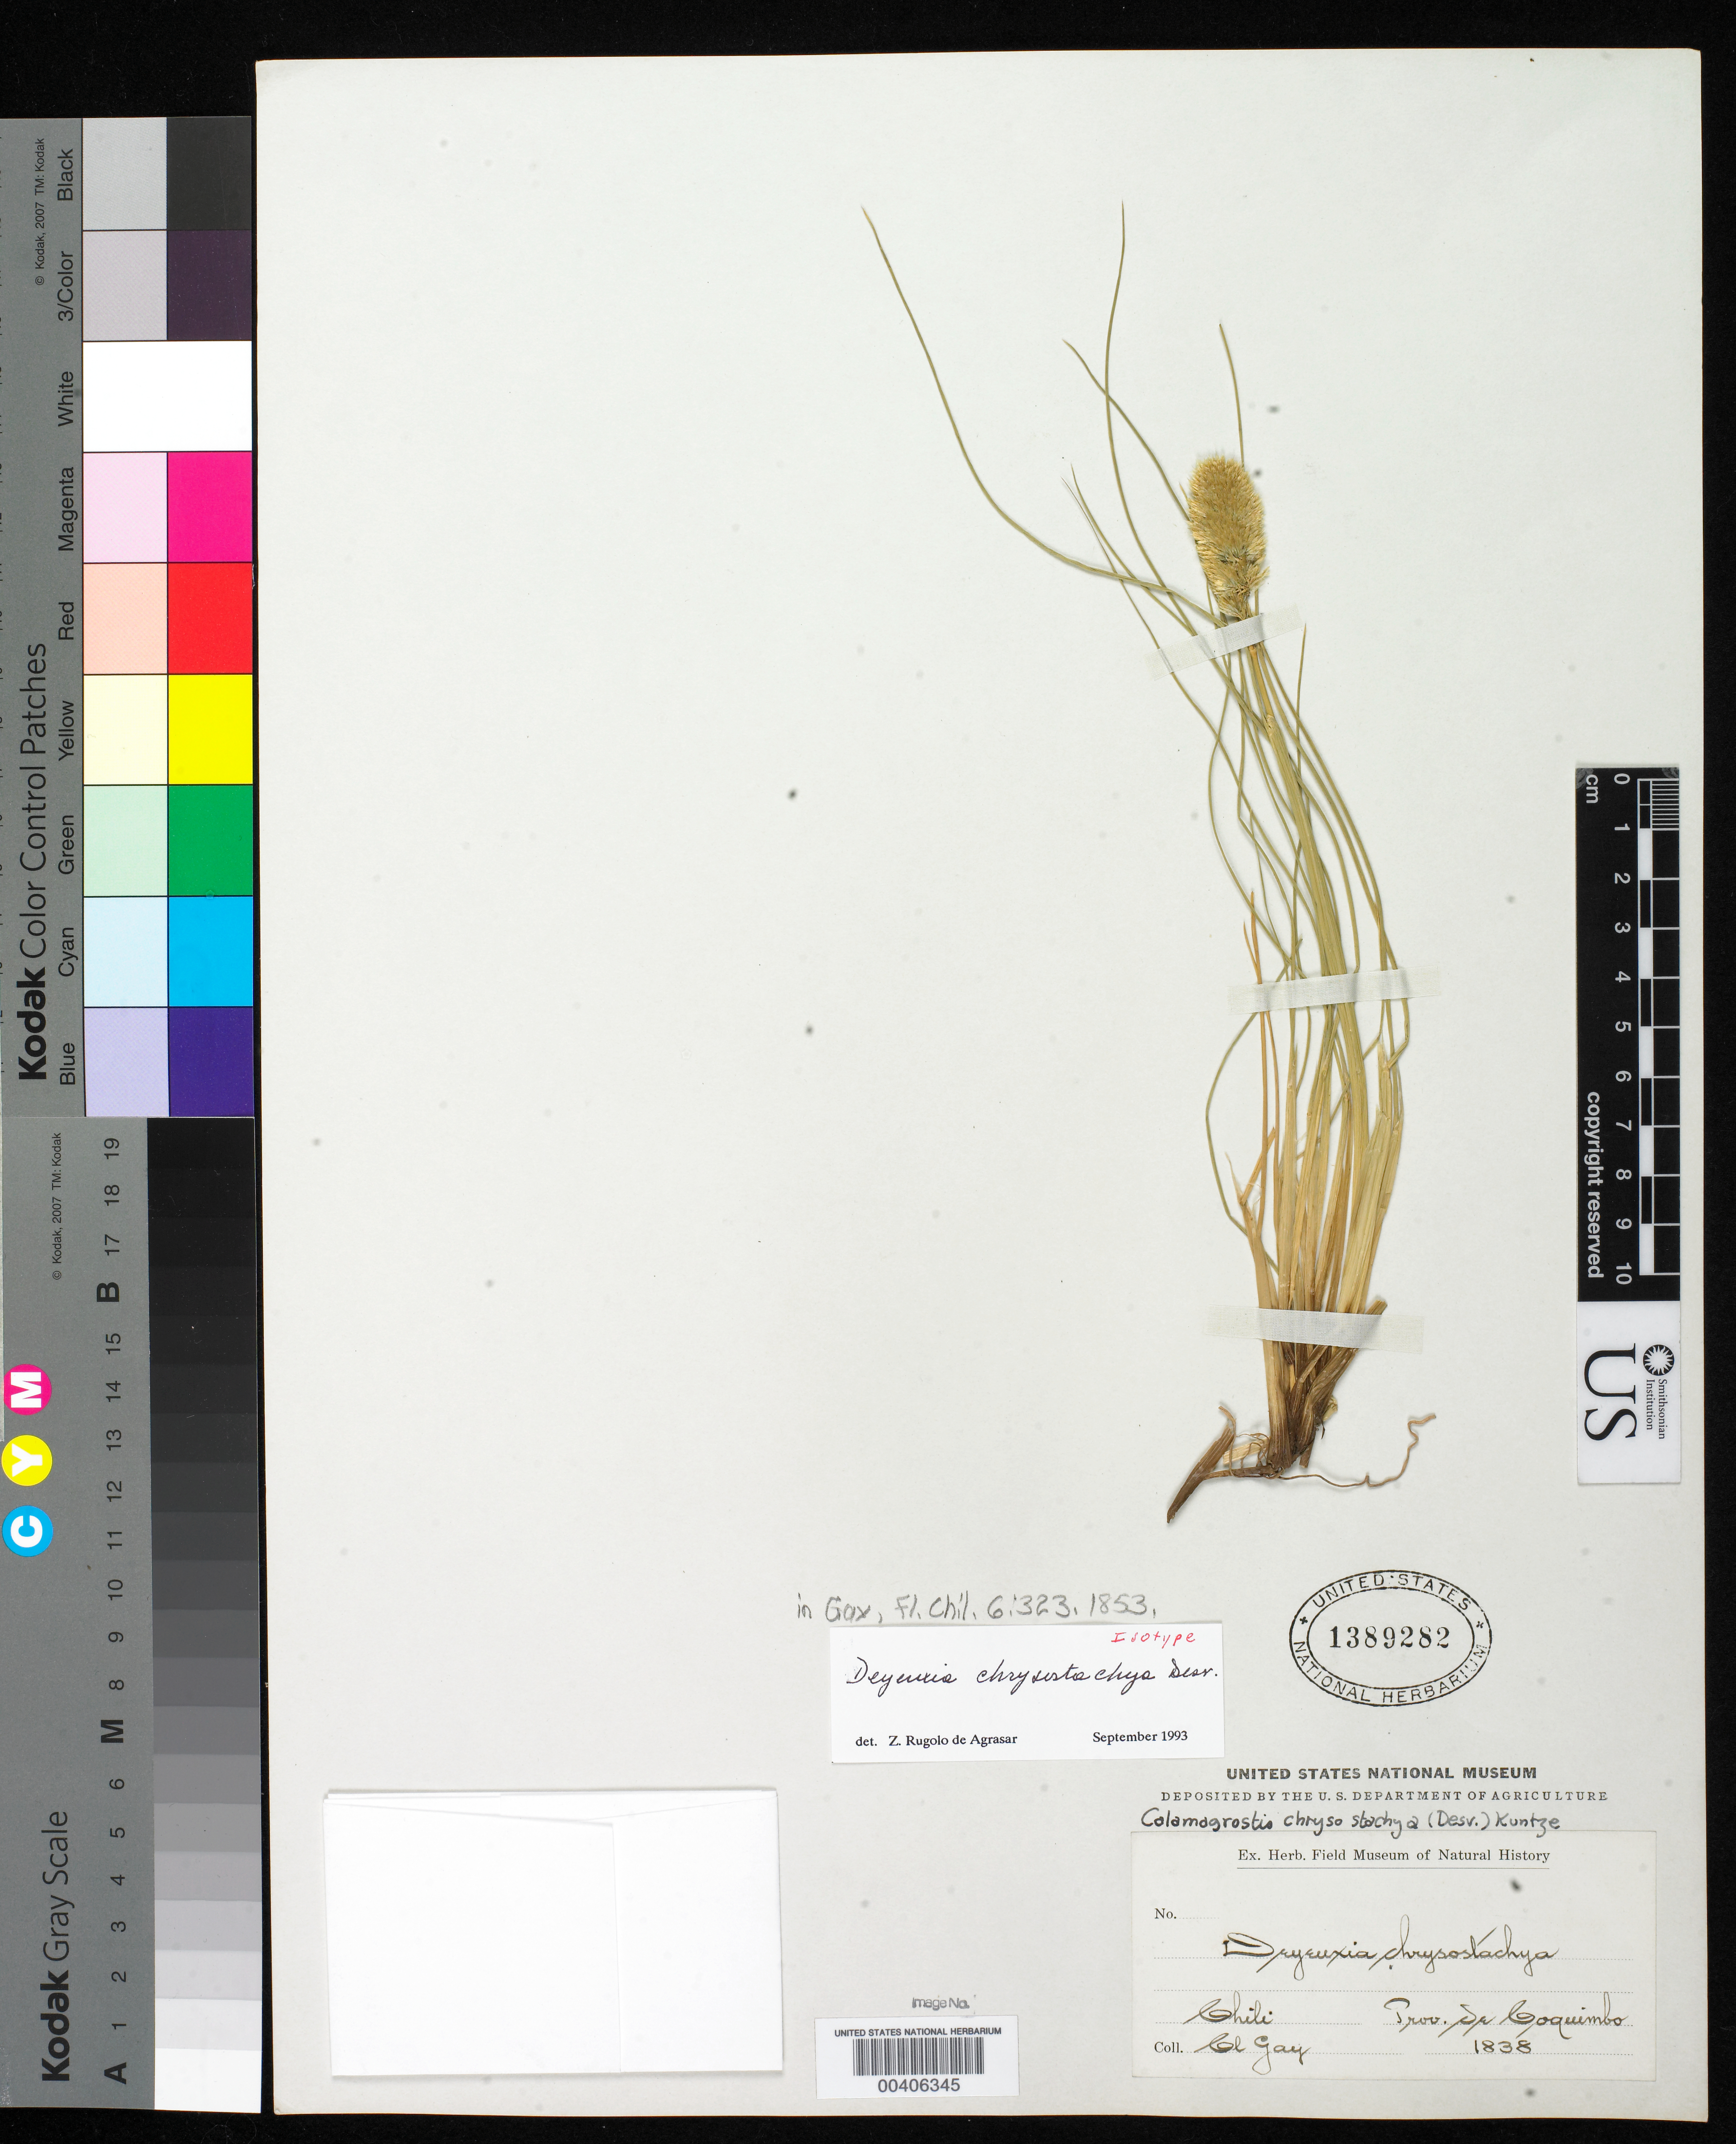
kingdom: Plantae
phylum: Tracheophyta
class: Liliopsida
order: Poales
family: Poaceae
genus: Deyeuxia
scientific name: Deyeuxia chrysostachya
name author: É. Desv. in Gay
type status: Isotype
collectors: C. Gay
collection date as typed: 1838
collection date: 1838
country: Chile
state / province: Coquimbo (IV)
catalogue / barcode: US 1389282